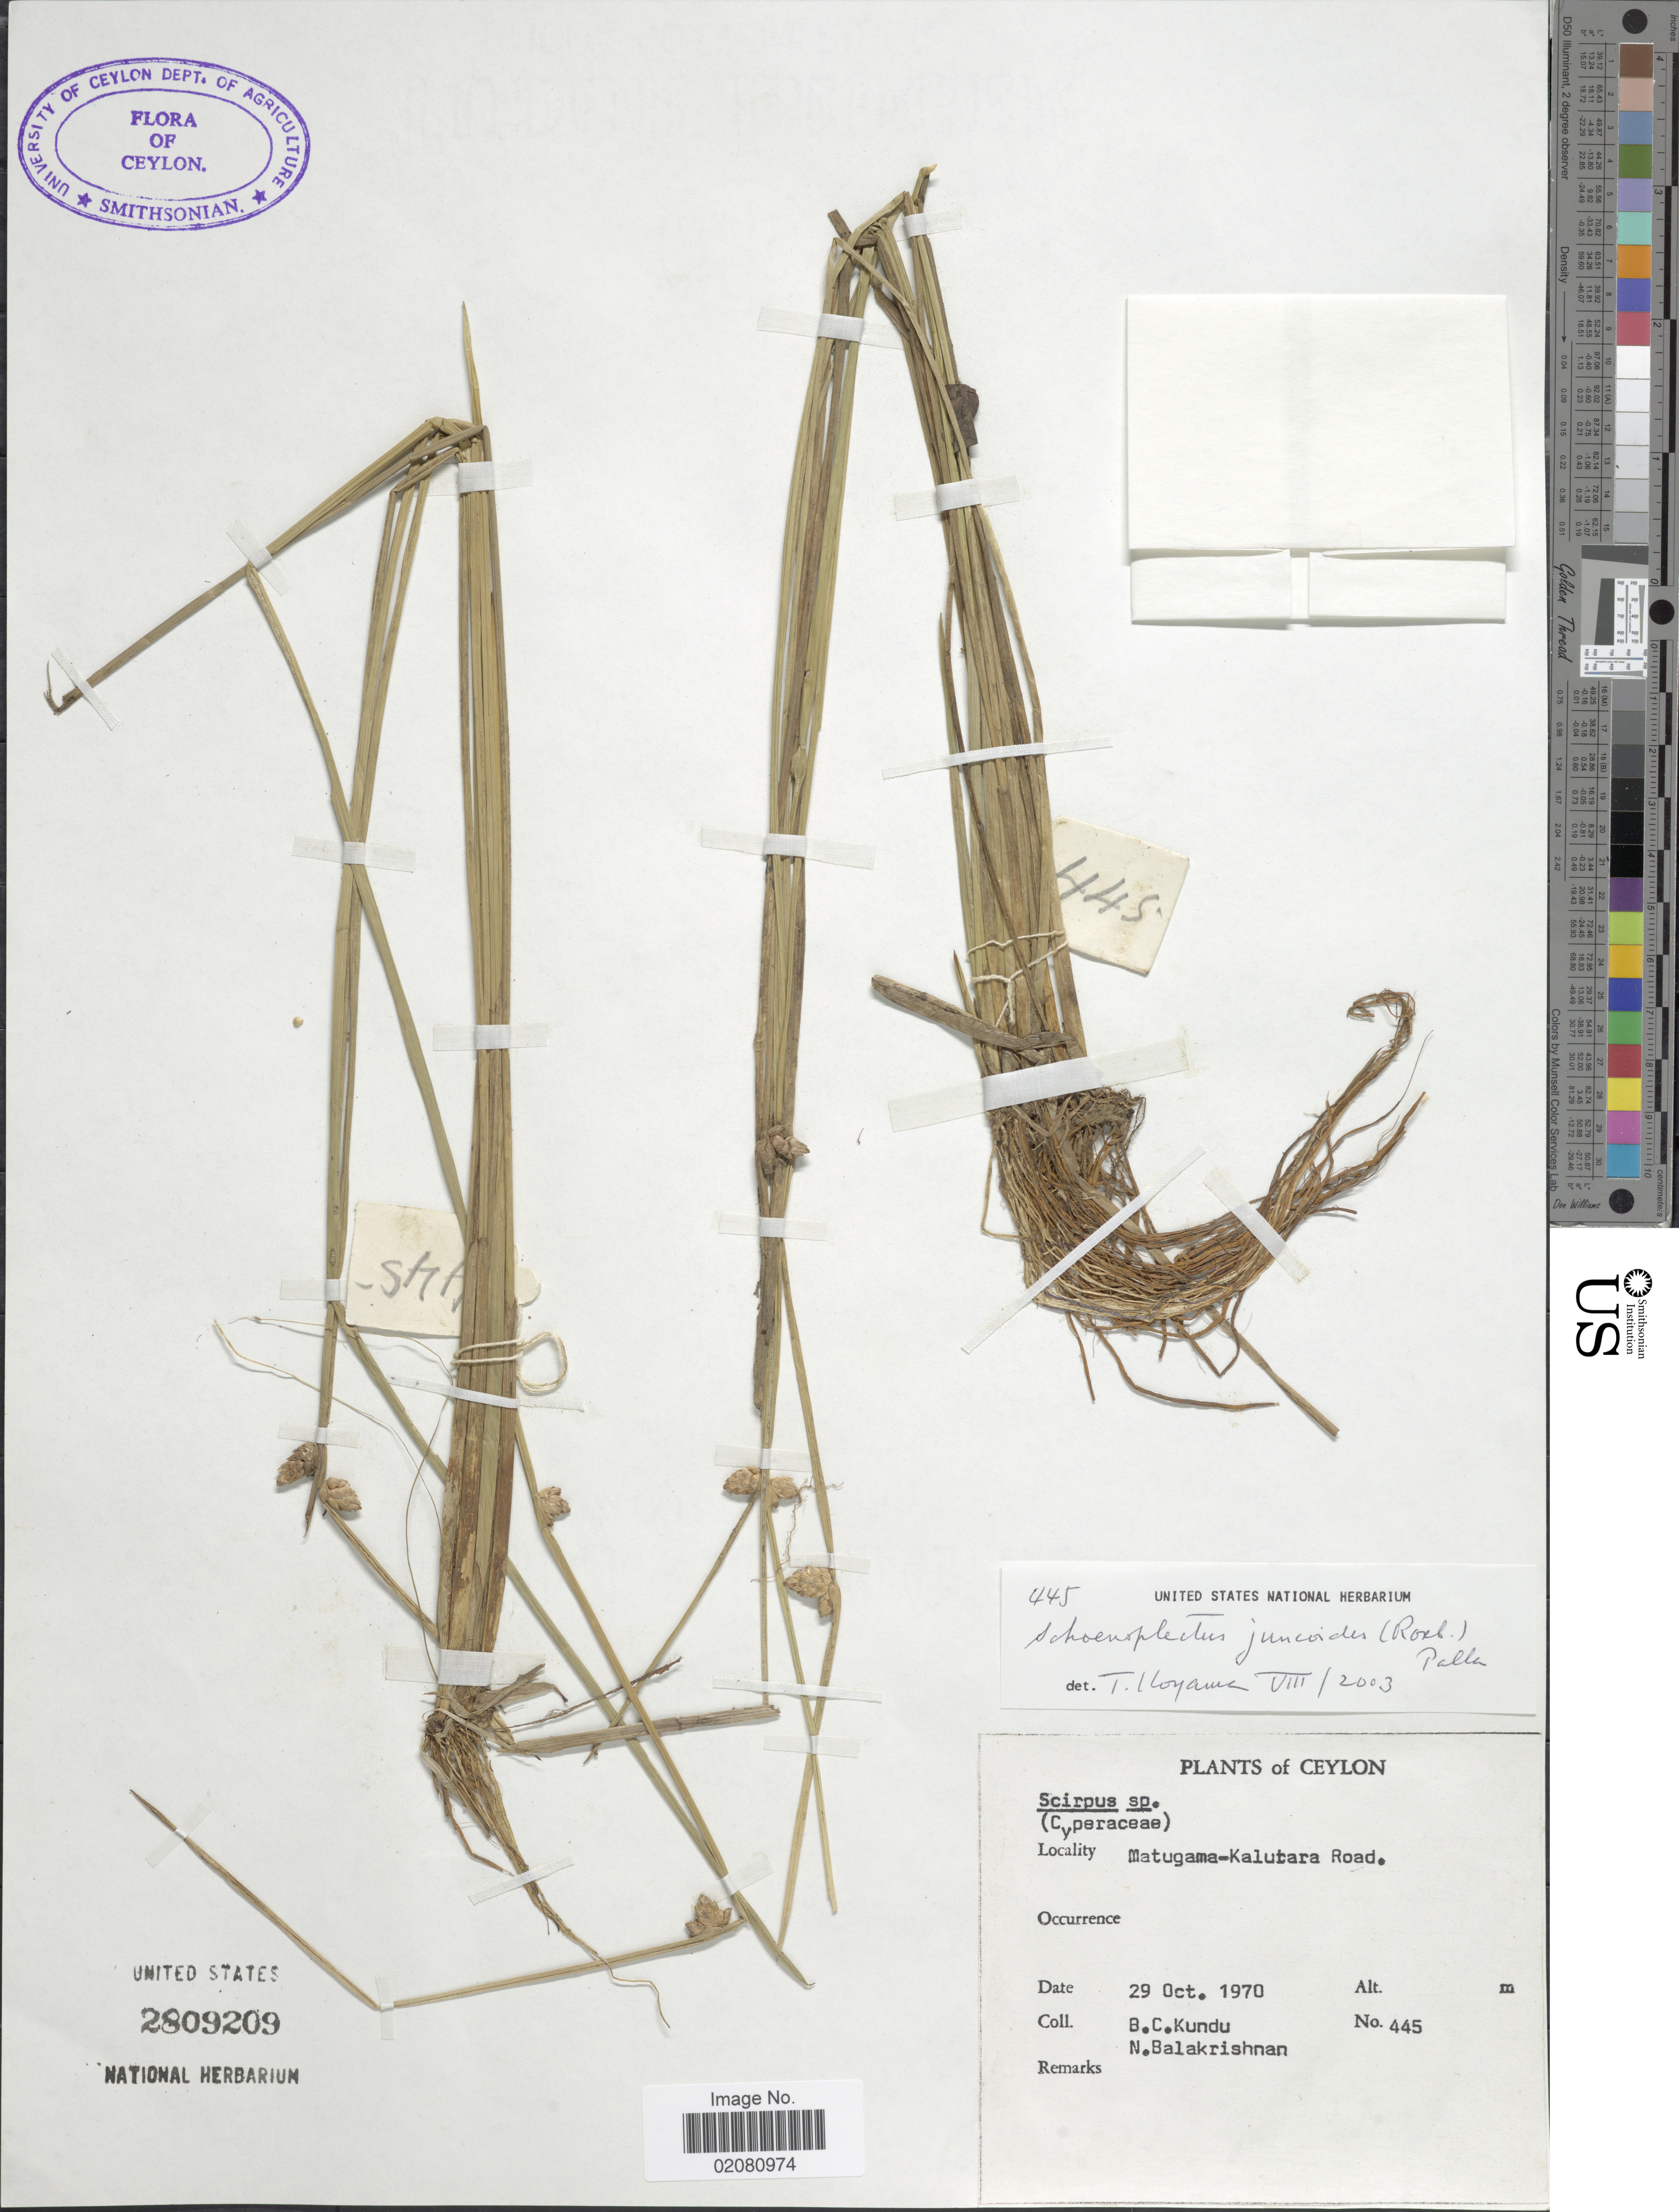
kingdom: Plantae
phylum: Tracheophyta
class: Liliopsida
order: Poales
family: Cyperaceae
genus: Schoenoplectus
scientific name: Schoenoplectus juncoides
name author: (Roxb.) Palla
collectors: B. C. Kundu & N. Balakrishnan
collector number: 445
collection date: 1970-10-29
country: Sri Lanka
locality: Ceylon. Matugaa-Kalutara Road.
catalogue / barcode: US 2809209